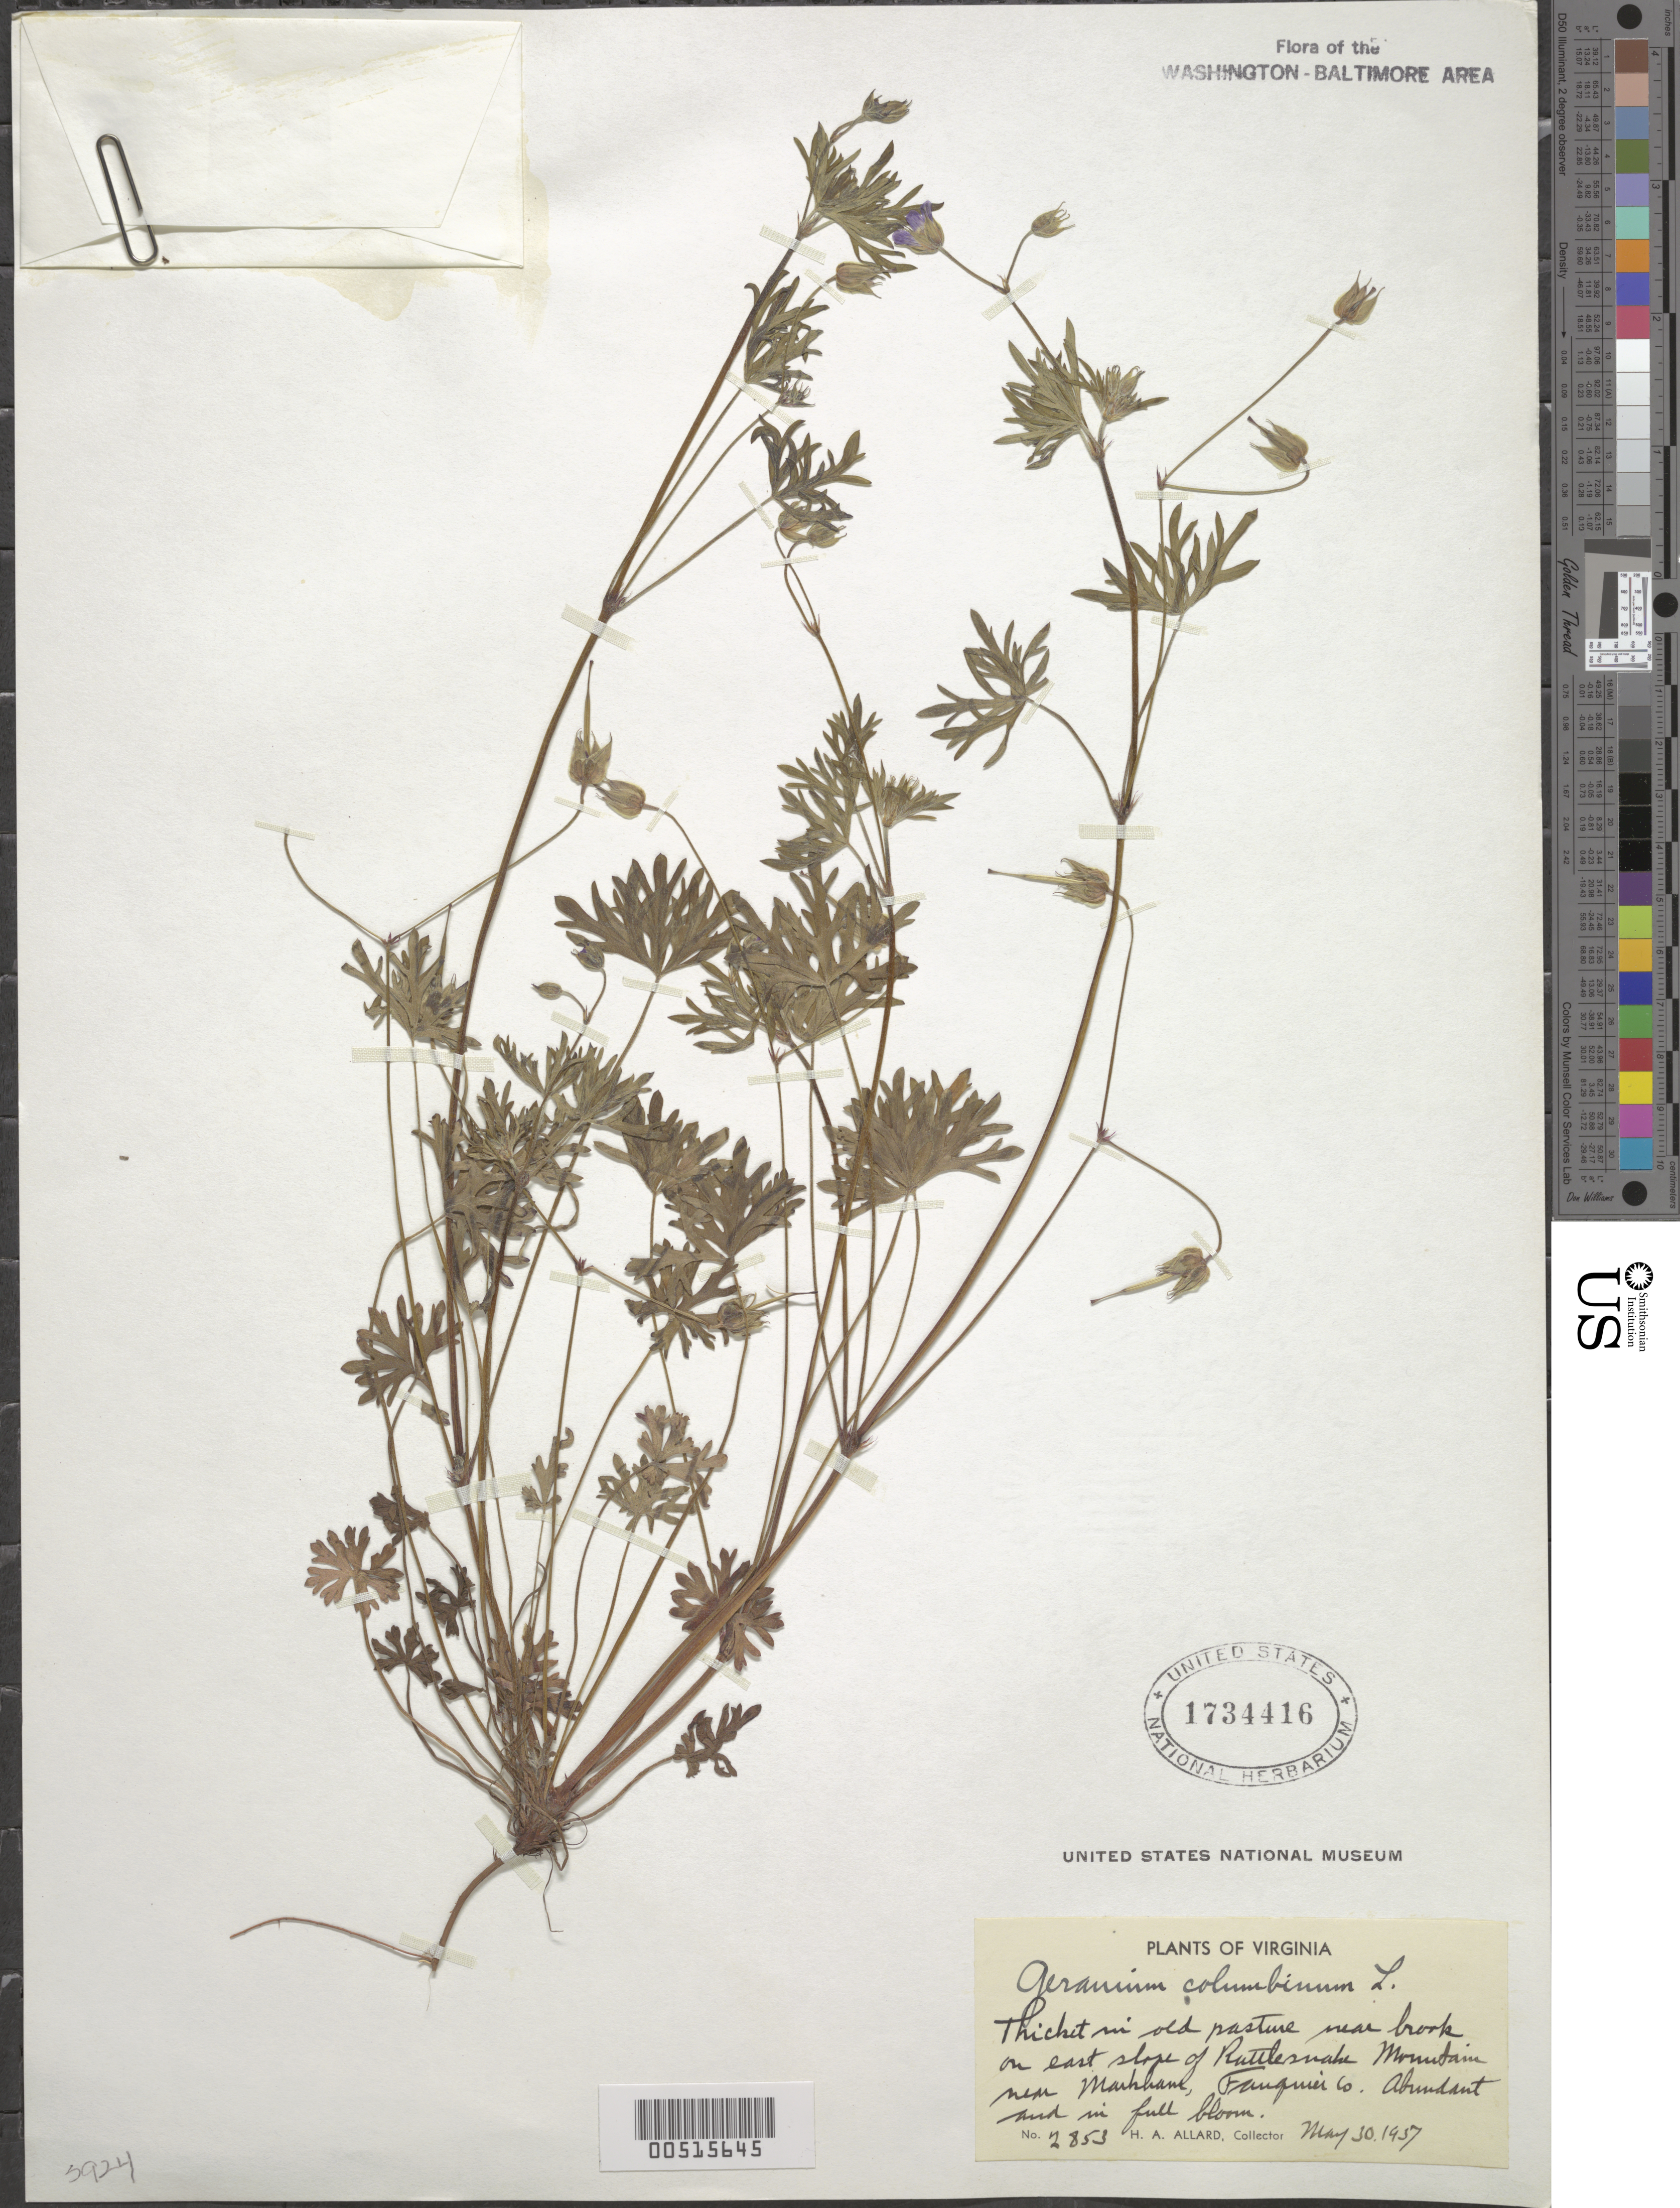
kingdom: Plantae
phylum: Tracheophyta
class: Magnoliopsida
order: Geraniales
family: Geraniaceae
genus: Geranium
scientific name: Geranium columbinum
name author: L.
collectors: H. A. Allard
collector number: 2853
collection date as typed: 30 May 1937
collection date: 1937-05-30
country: United States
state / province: Virginia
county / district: Fauquier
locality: Rattlesnake Mountains, E Slope, near Markham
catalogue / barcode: US 1734416